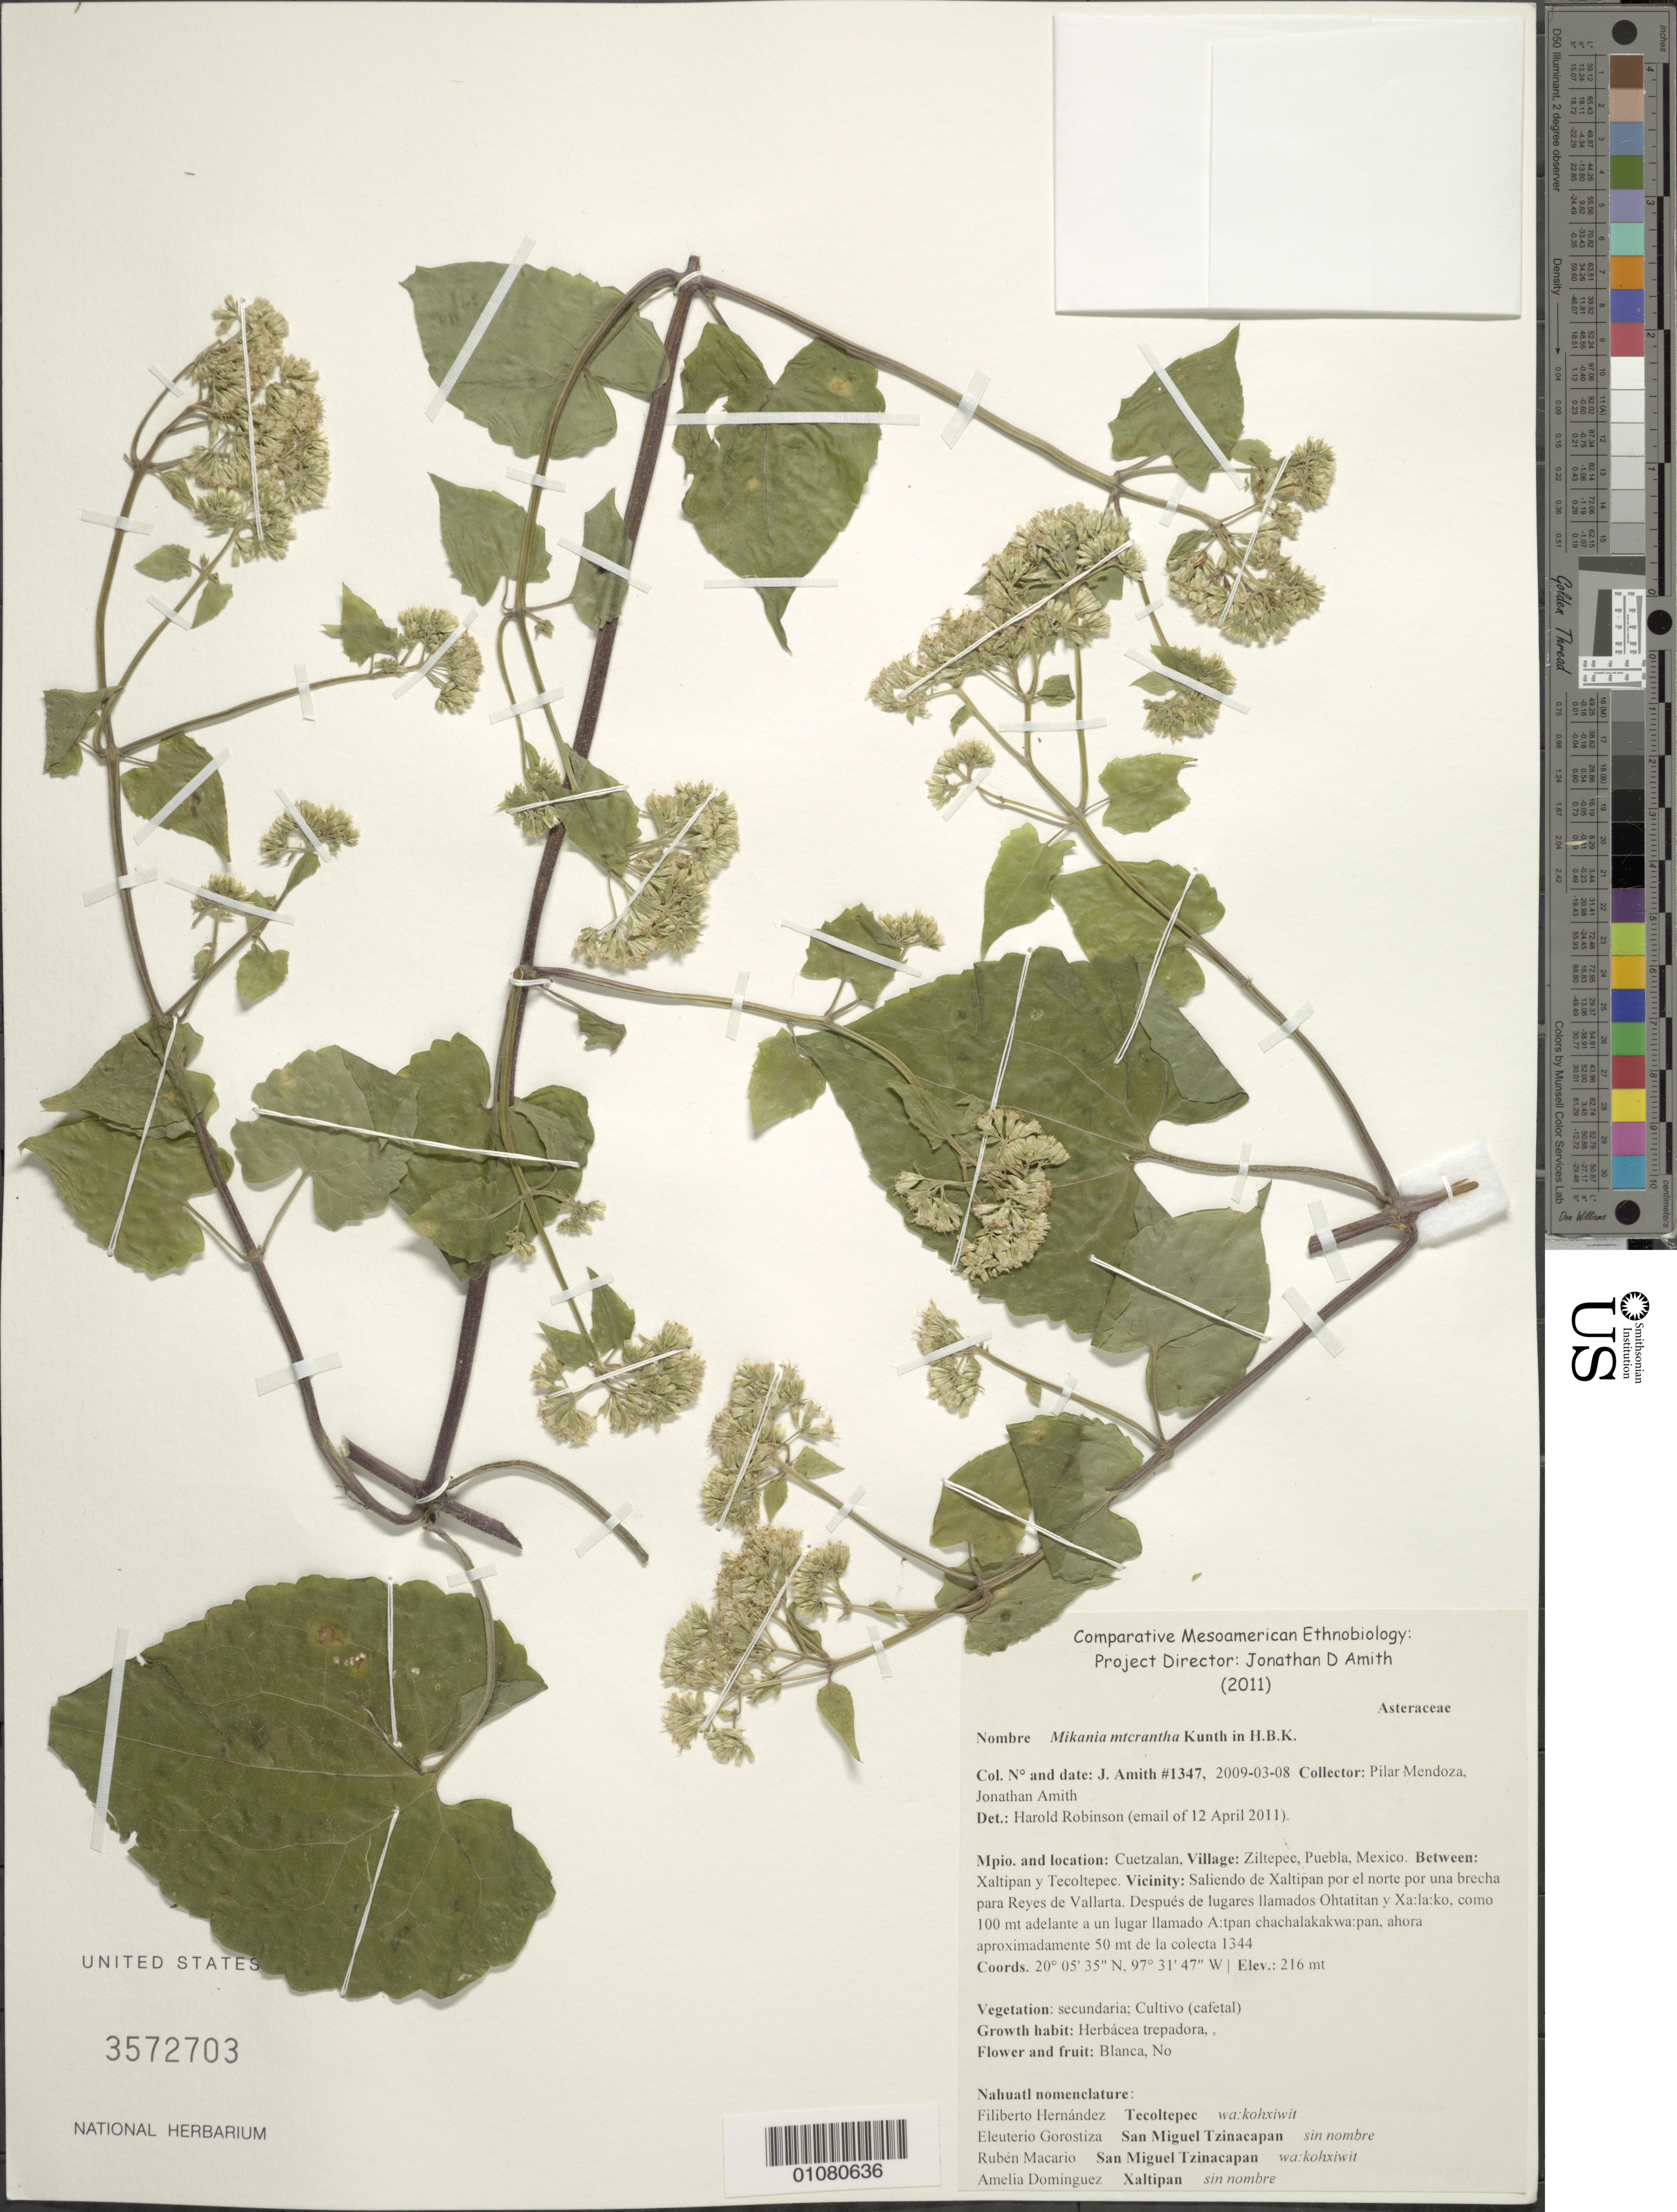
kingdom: Plantae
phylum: Tracheophyta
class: Magnoliopsida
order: Asterales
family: Asteraceae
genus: Mikania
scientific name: Mikania micrantha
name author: Kunth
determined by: Robinson, Harold E., (US)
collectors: J. D. Amith & P. Mendoza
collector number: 1347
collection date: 2009-03-08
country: Mexico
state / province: Puebla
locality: Ziltepec, Cuetzalan, between Xaltiplan y Tecoltecpec; vic Saliendo de Xaltipan por el norte por una brecha para Reyes de Vallarta. Despues de lugares llamados Ohtatitan y Xa:la:ko, como 100m adelante a un lugar…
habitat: Vegetation secundaria; cultivo (cafetal)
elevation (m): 216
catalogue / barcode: US 3572703